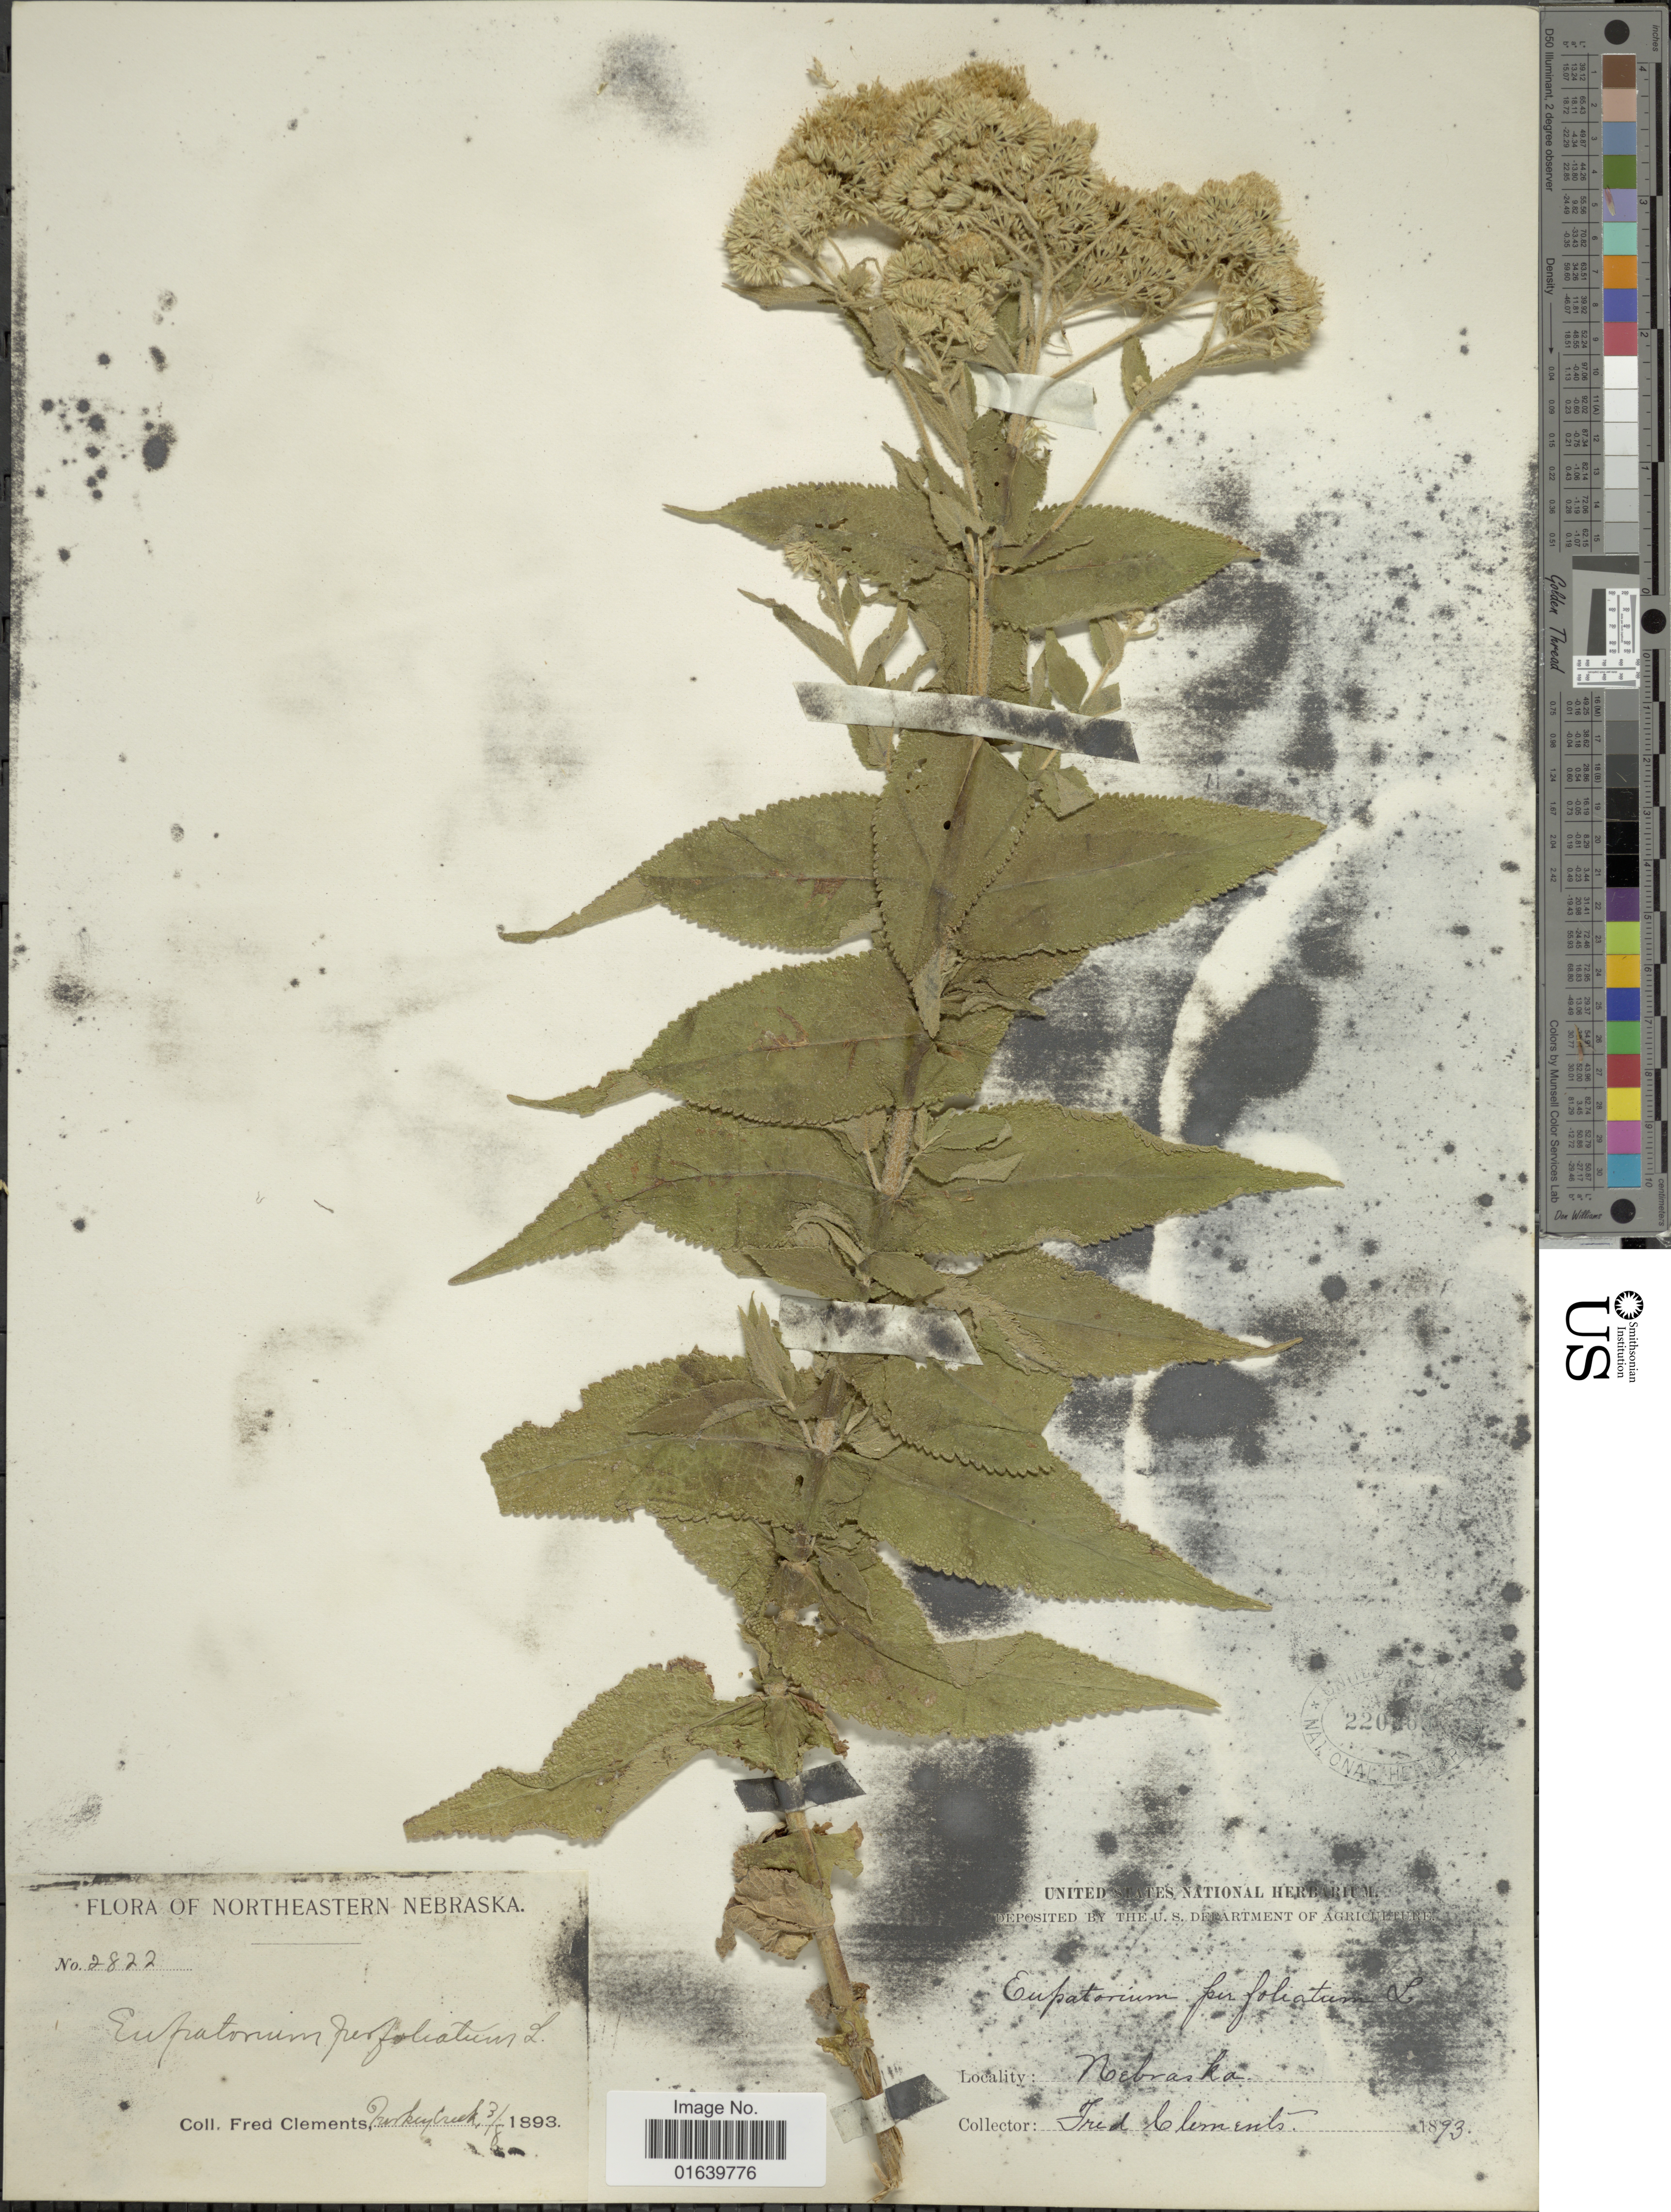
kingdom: Plantae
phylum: Tracheophyta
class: Magnoliopsida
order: Asterales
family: Asteraceae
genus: Eupatorium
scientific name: Eupatorium perfoliatum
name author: L.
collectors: F. E. Clements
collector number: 2822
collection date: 1893-08-03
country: United States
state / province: Nebraska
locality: Northeastern Nebraska, Turkey Creek.